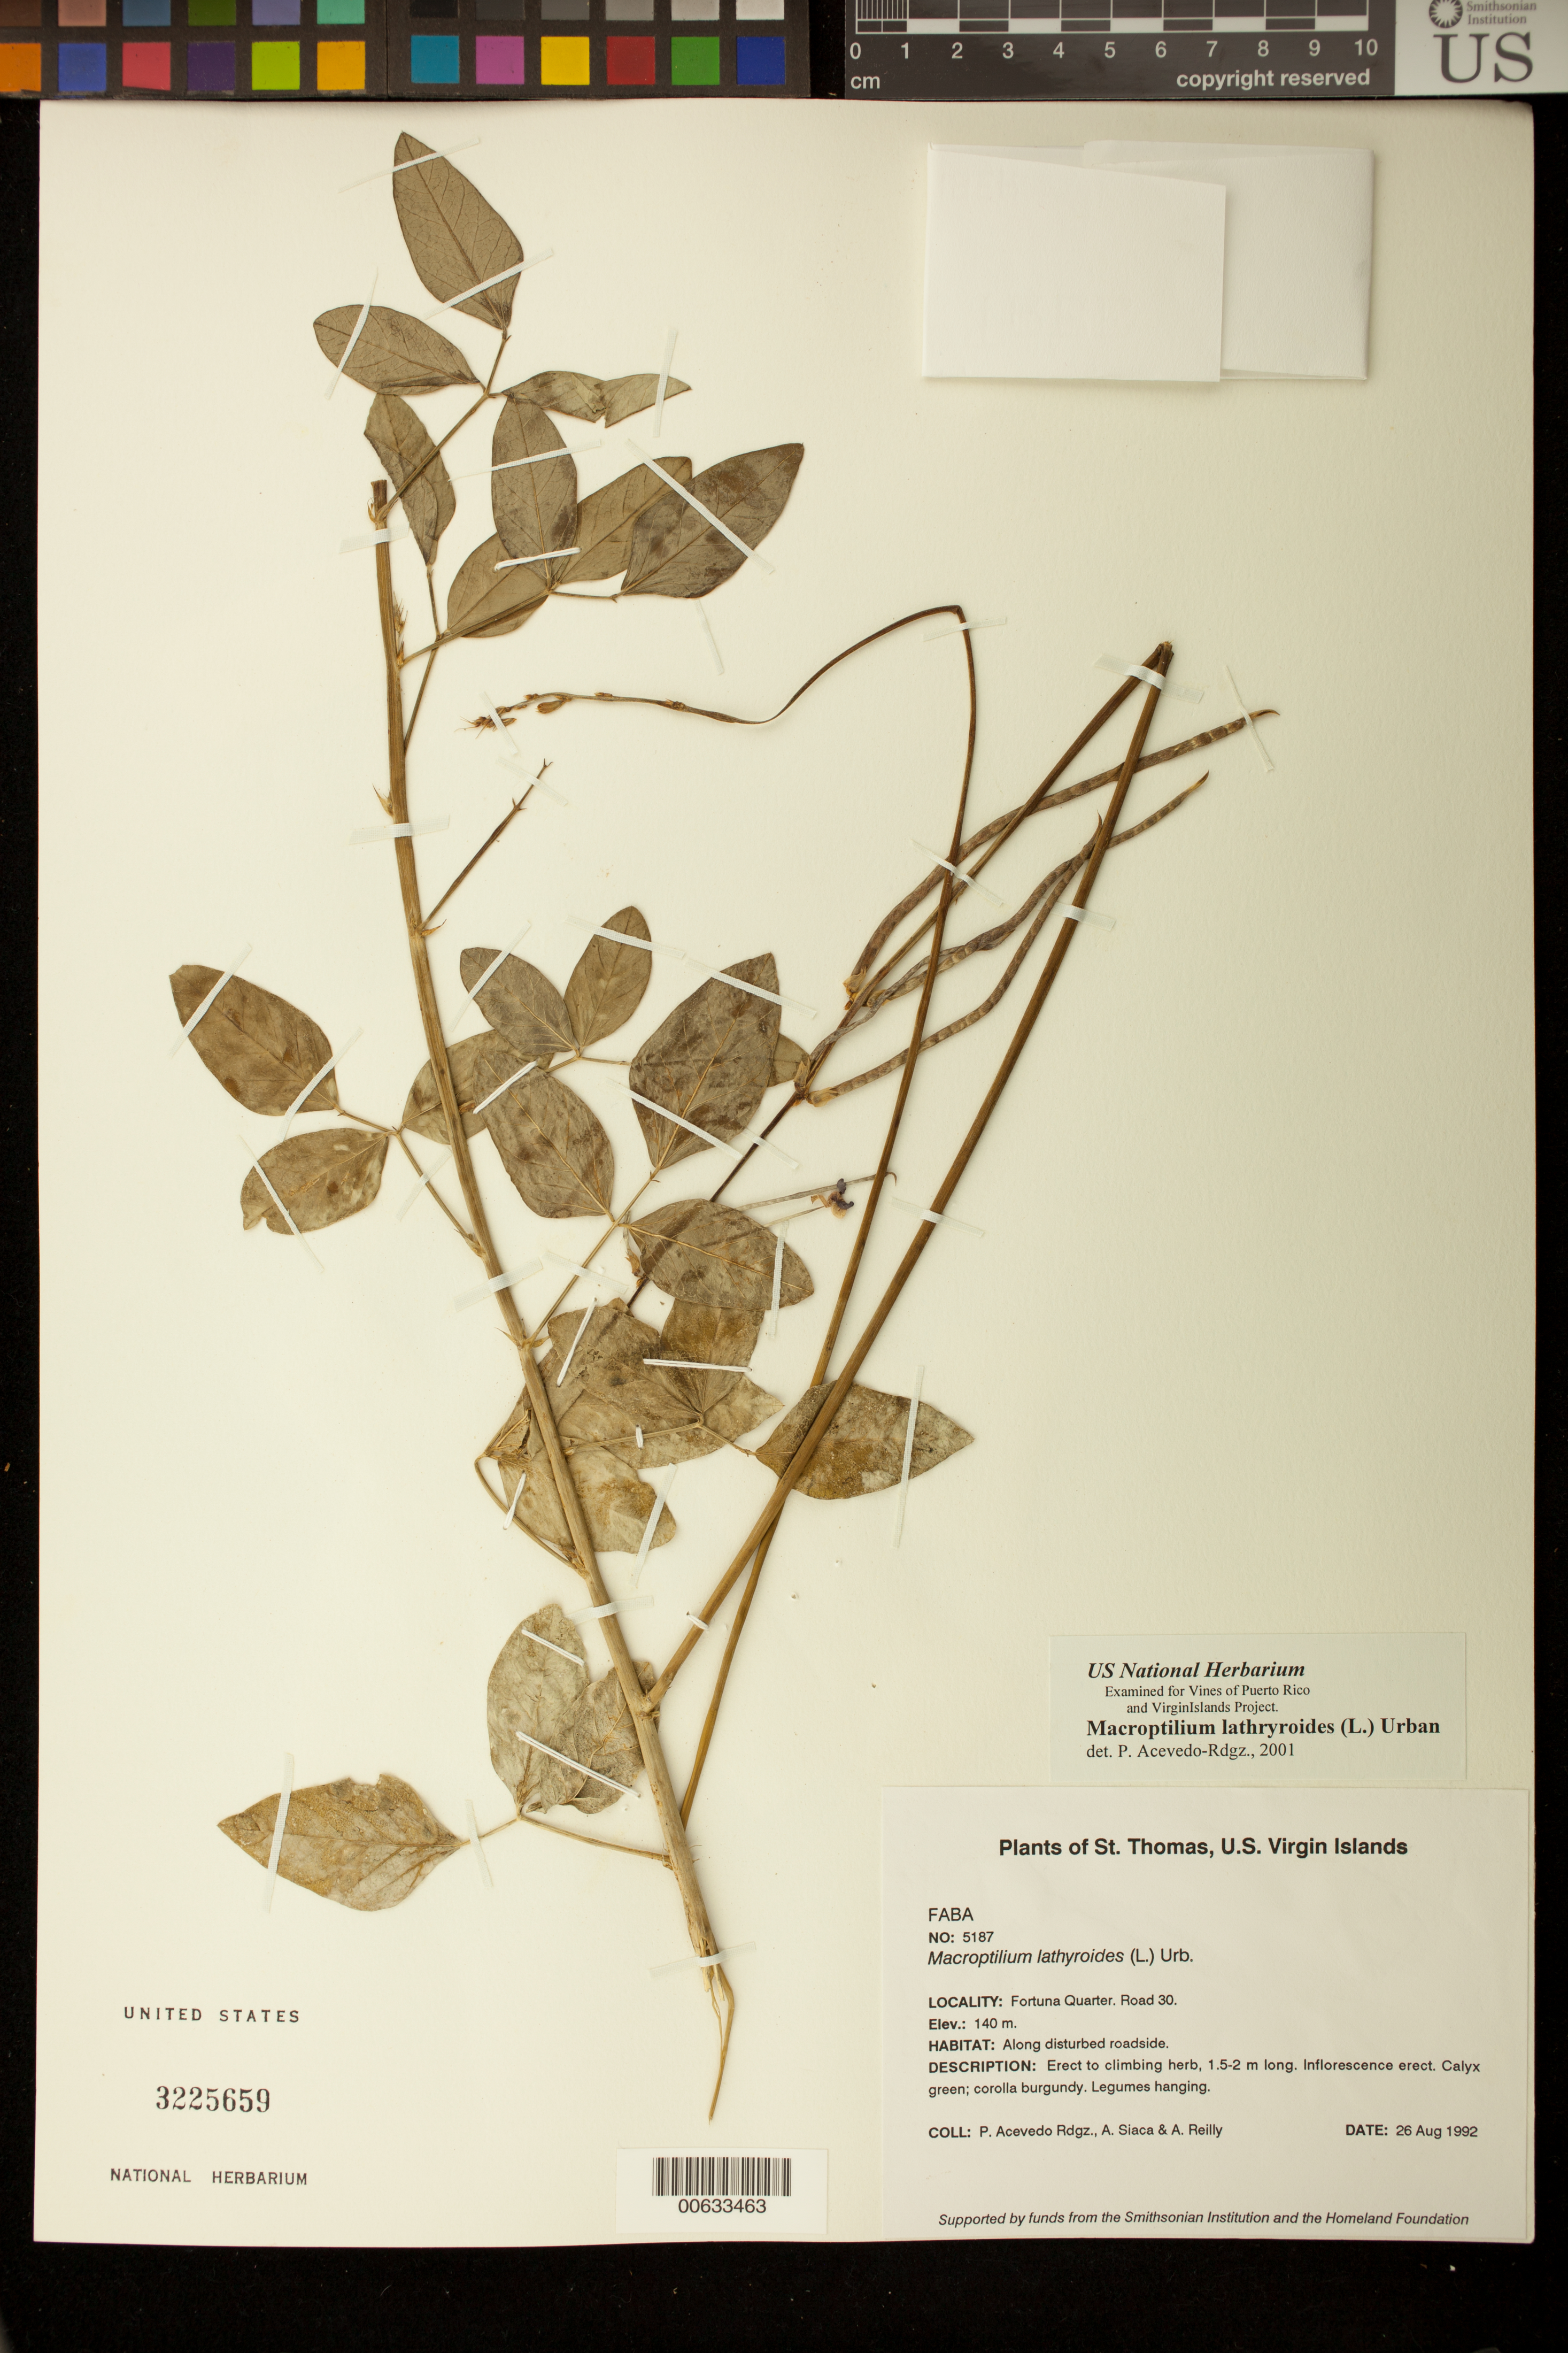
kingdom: Plantae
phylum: Tracheophyta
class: Magnoliopsida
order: Fabales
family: Fabaceae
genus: Macroptilium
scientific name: Macroptilium lathyroides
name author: (L.) Urb.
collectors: P. Acevedo-Rodr., A. Siaca & A. Reilly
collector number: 5187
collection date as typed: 26 Aug 1992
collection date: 1992-08-26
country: U.S. Virgin Islands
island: St. Thomas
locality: Fortuna Quarter. Road 30.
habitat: Along disturbed roadside.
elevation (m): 140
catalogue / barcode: US 3225659